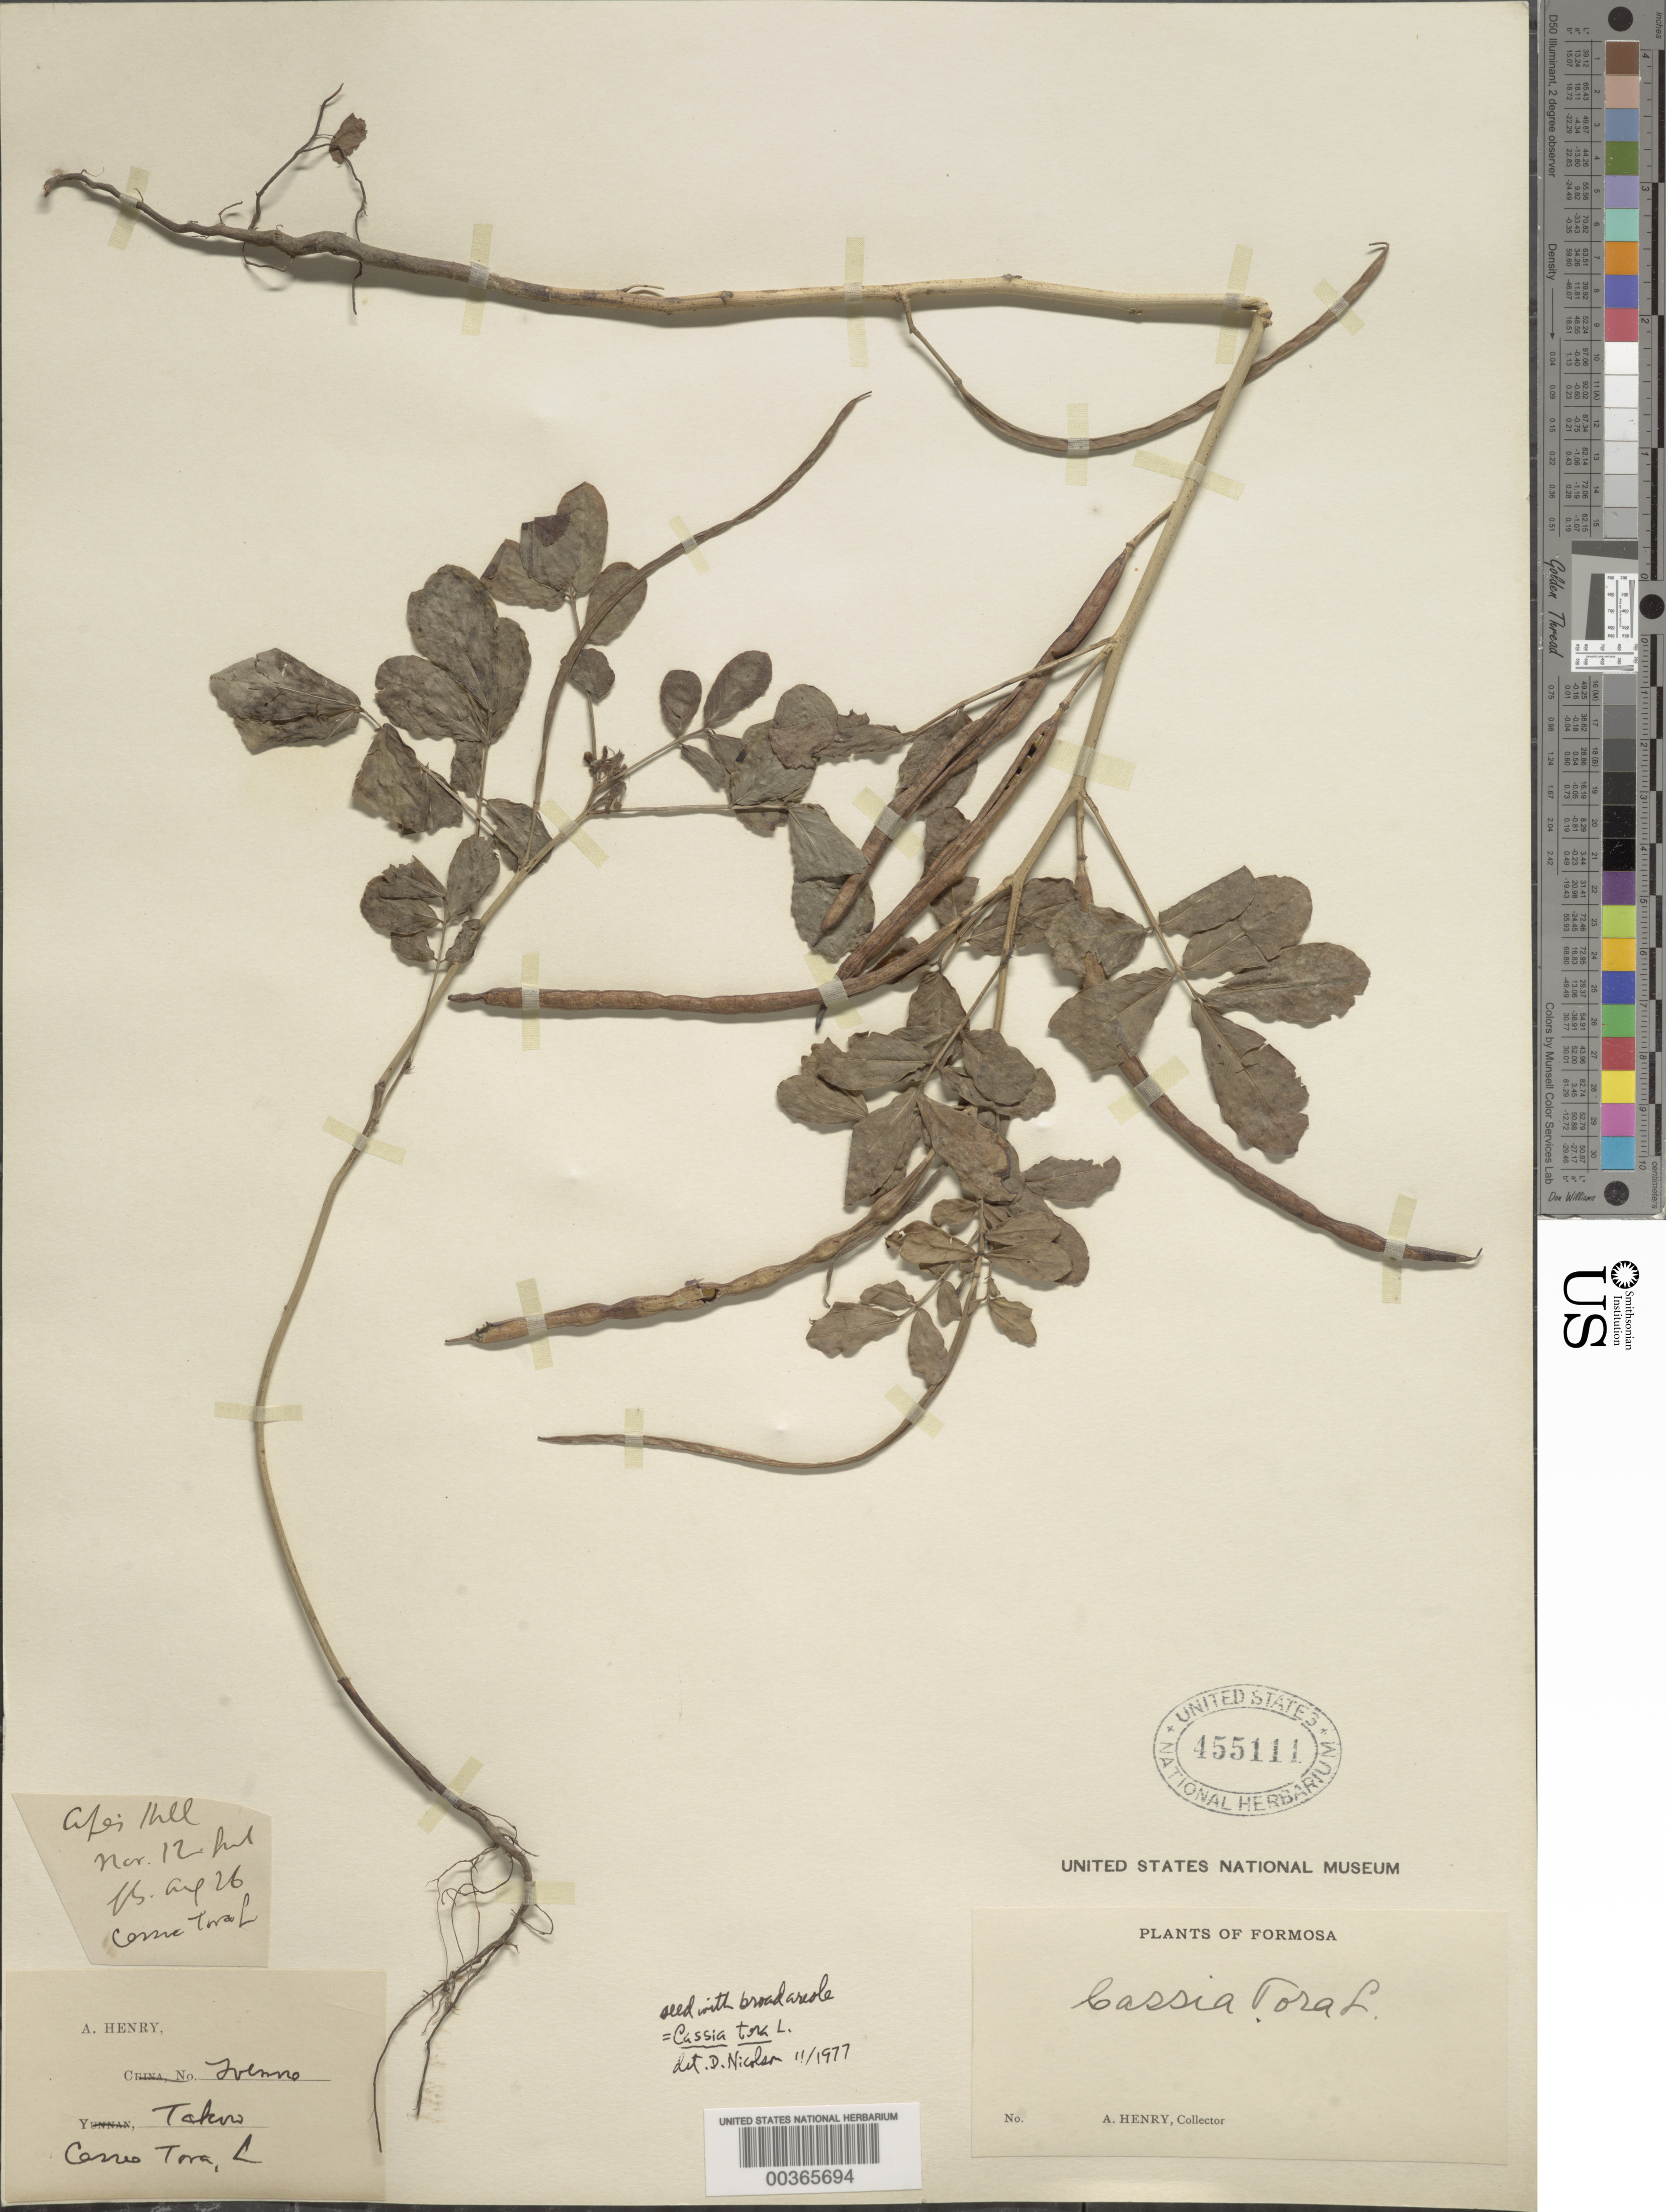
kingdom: Plantae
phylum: Tracheophyta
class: Magnoliopsida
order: Fabales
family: Fabaceae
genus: Senna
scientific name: Senna obtusifolia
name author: (L.) H.S. Irwin & Barneby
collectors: A. Henry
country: Taiwan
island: Taiwan [Formosa]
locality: Takow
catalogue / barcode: US 455111